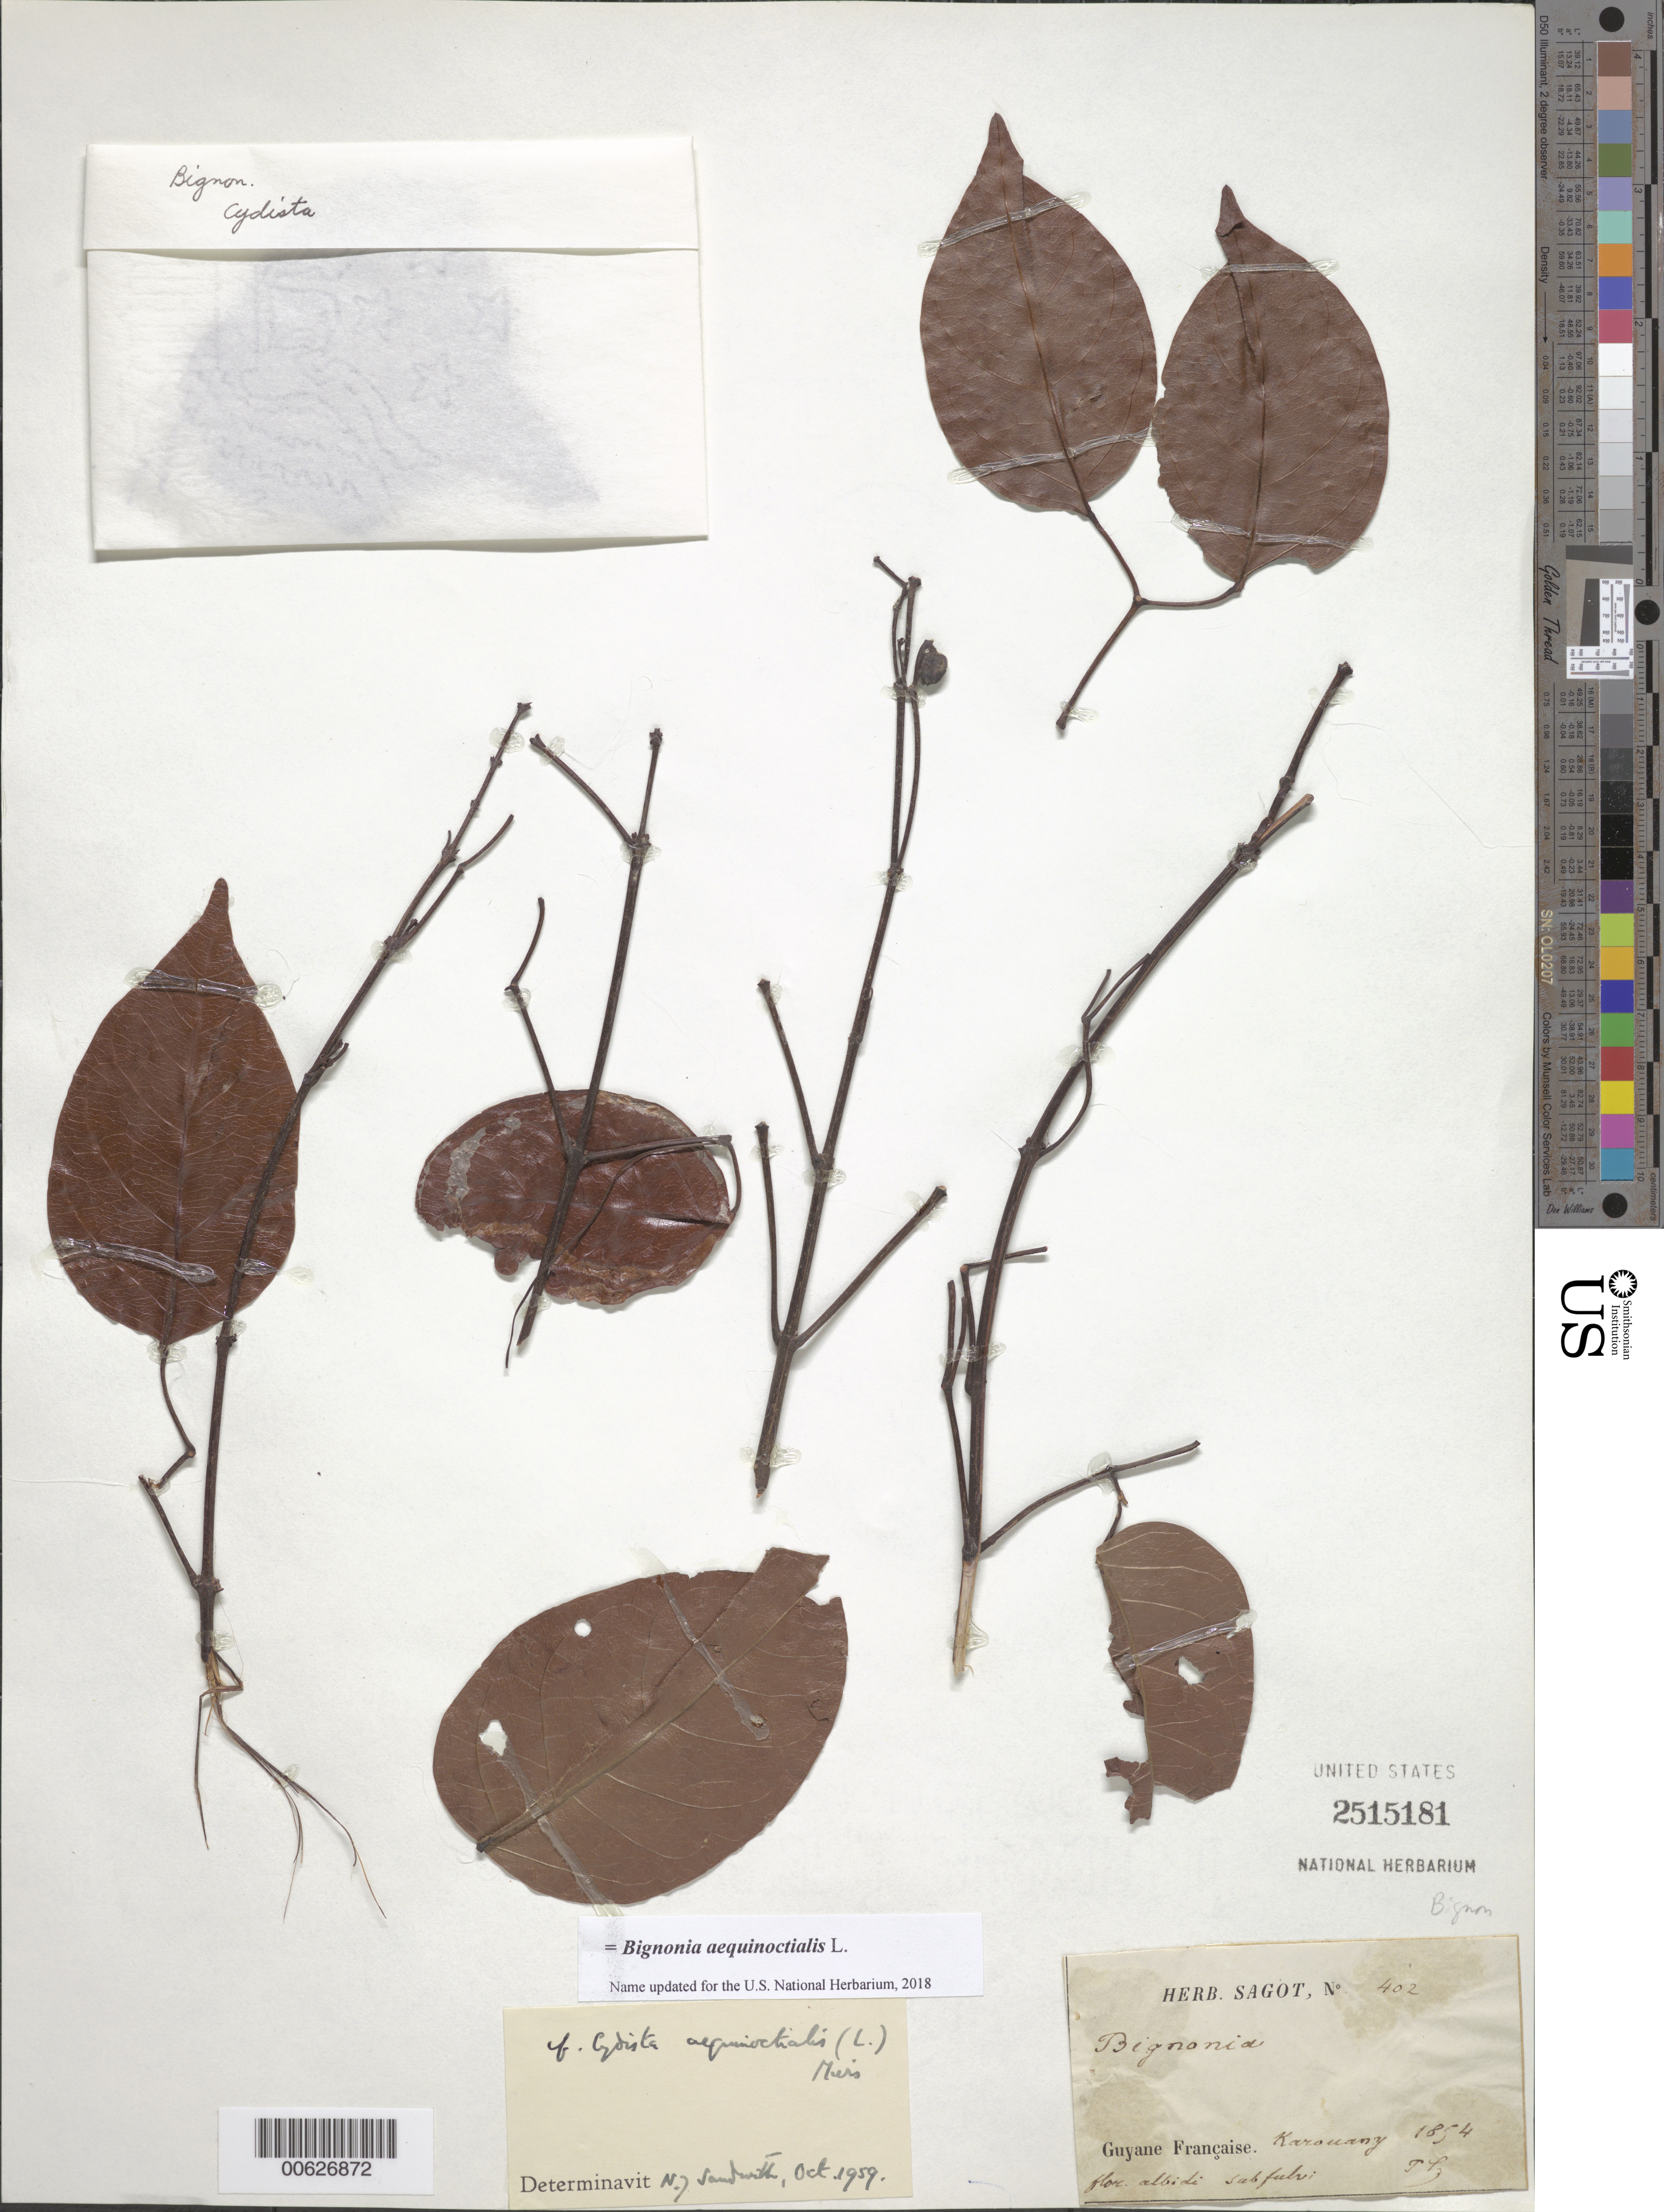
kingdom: Plantae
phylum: Tracheophyta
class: Magnoliopsida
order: Lamiales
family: Bignoniaceae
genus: Bignonia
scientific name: Bignonia aequinoctialis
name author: L.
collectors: P. A. Sagot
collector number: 402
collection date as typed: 1854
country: French Guiana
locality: Karouany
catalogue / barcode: US 2515181